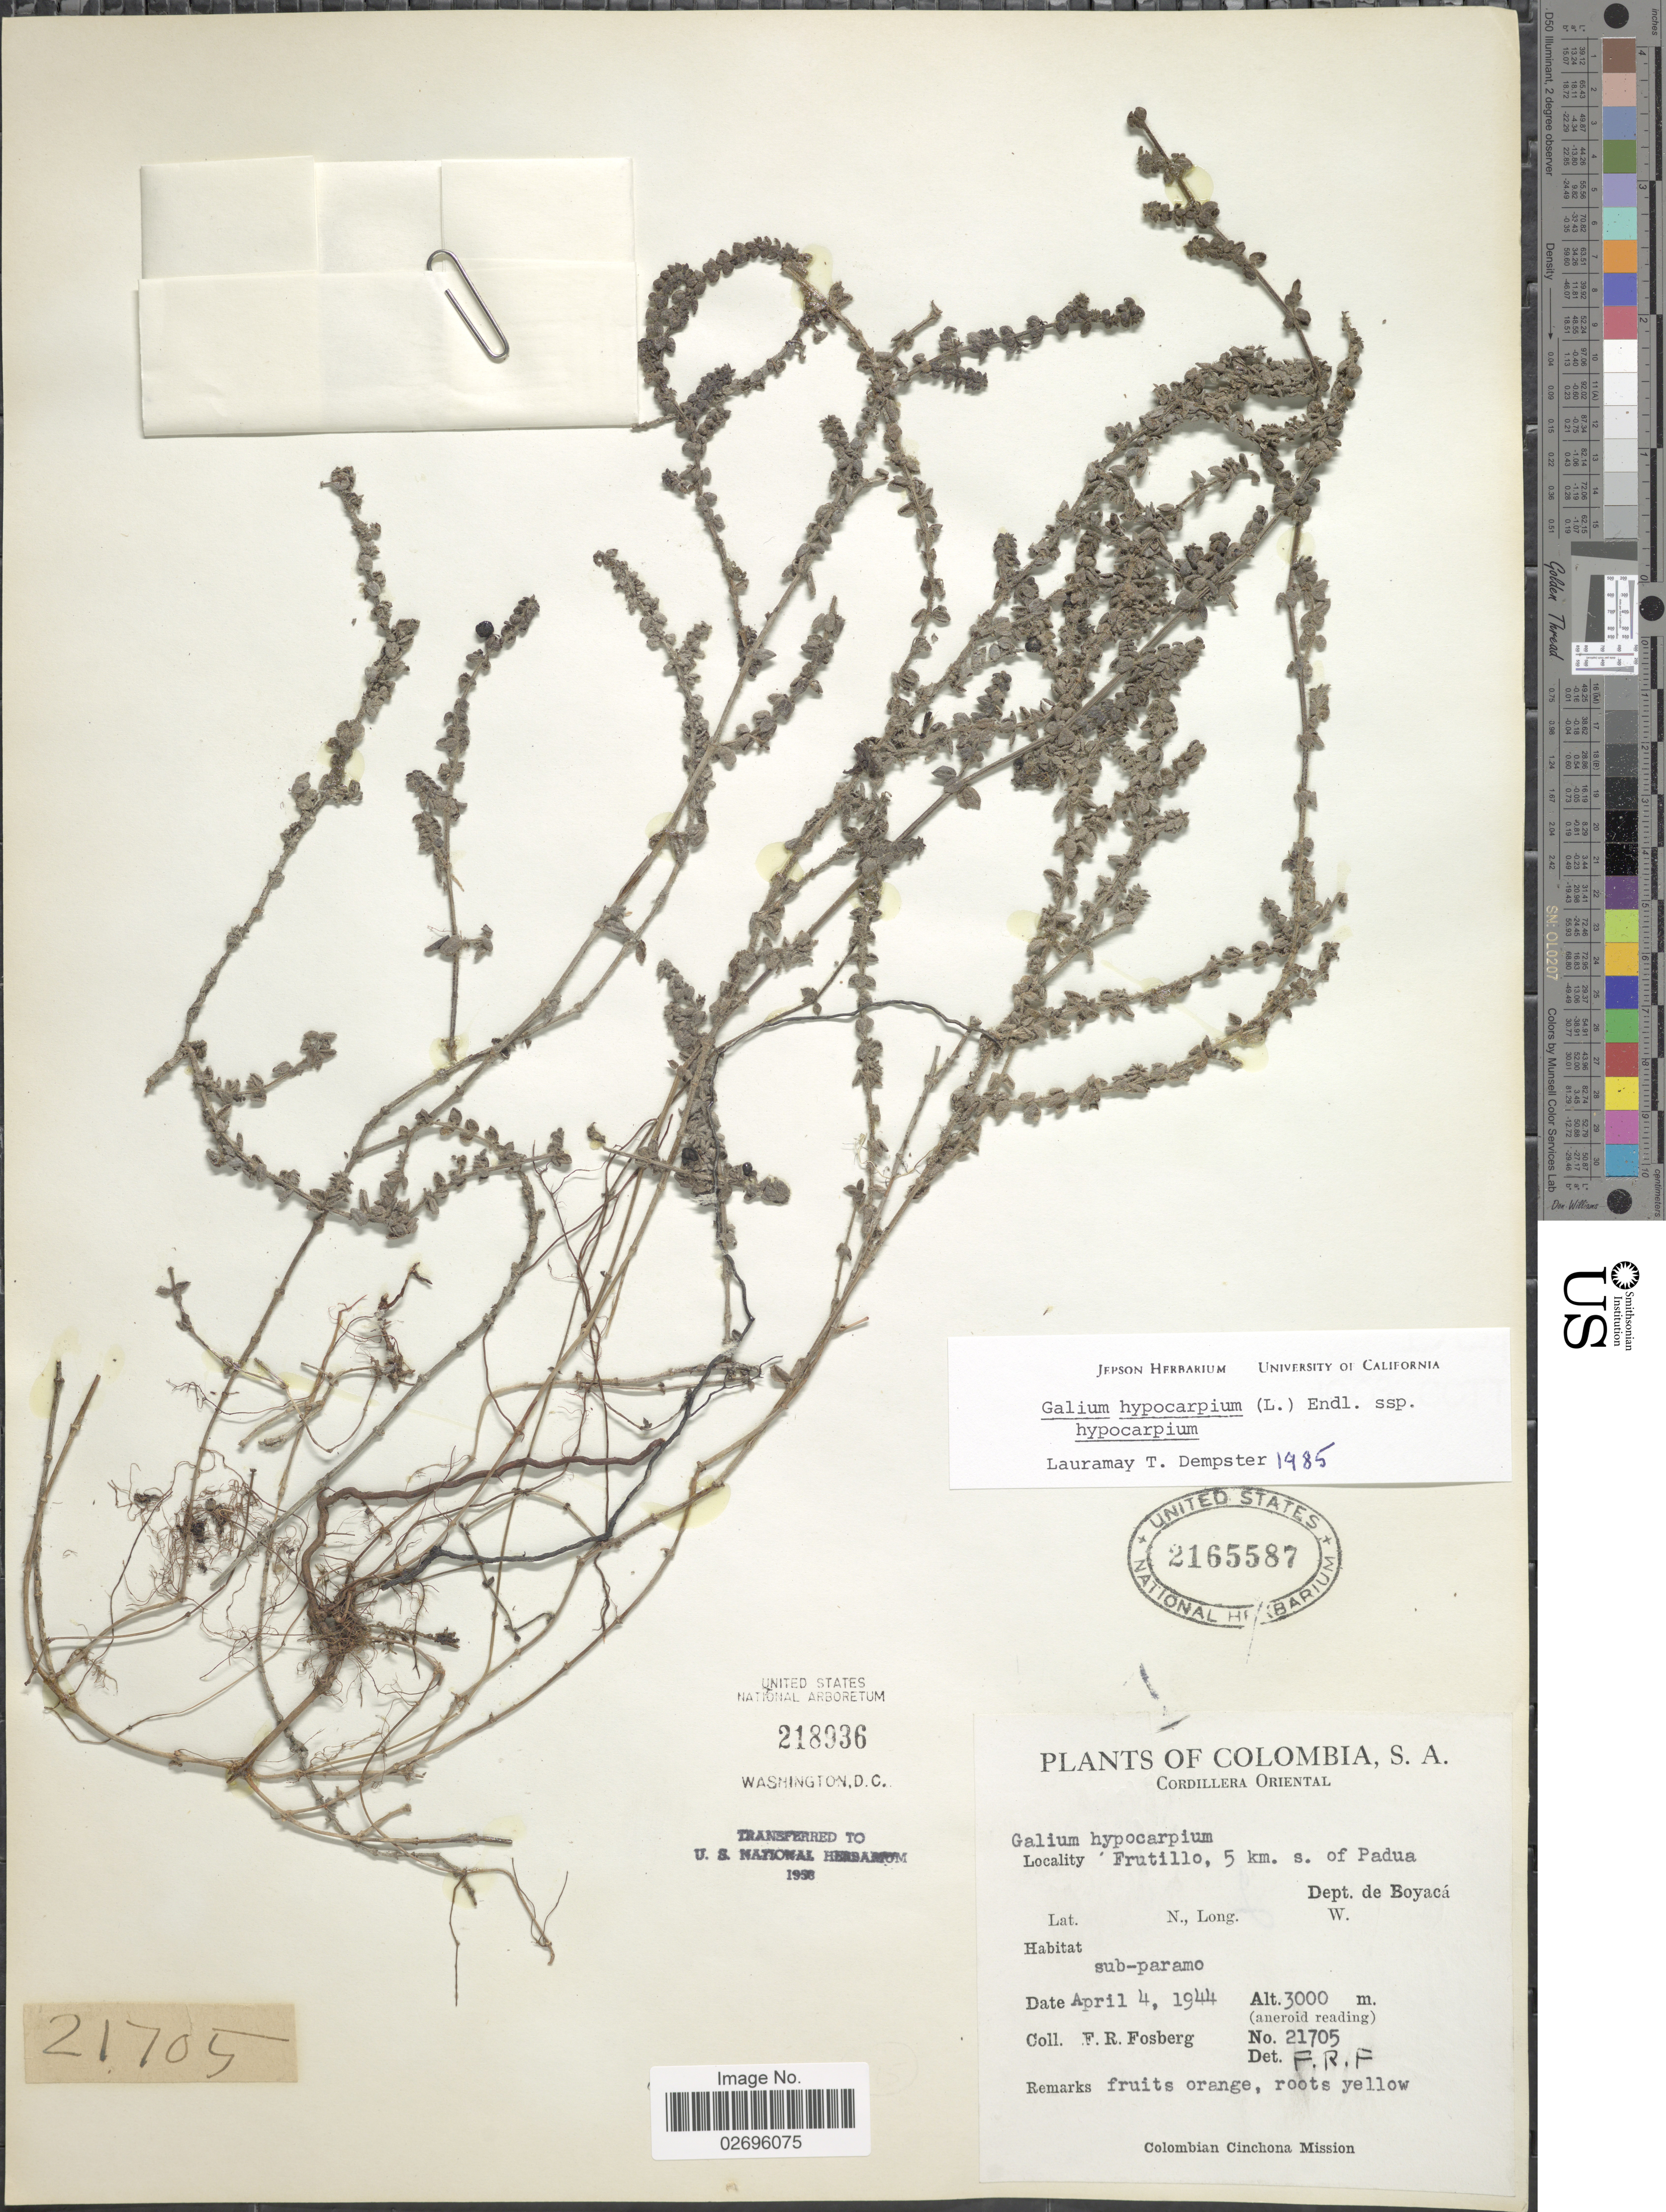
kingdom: Plantae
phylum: Tracheophyta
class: Magnoliopsida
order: Gentianales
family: Rubiaceae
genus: Galium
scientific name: Galium hypocarpium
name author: (L.) Endl. ex Griseb.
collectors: F. R. Fosberg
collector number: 21705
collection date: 1944-04-04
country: Colombia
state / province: Boyacá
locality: Cordillera Oriental. Frutillo, 5 km. s. of Padua. Dept. de Boyacá.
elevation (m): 3000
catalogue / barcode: US 2165587